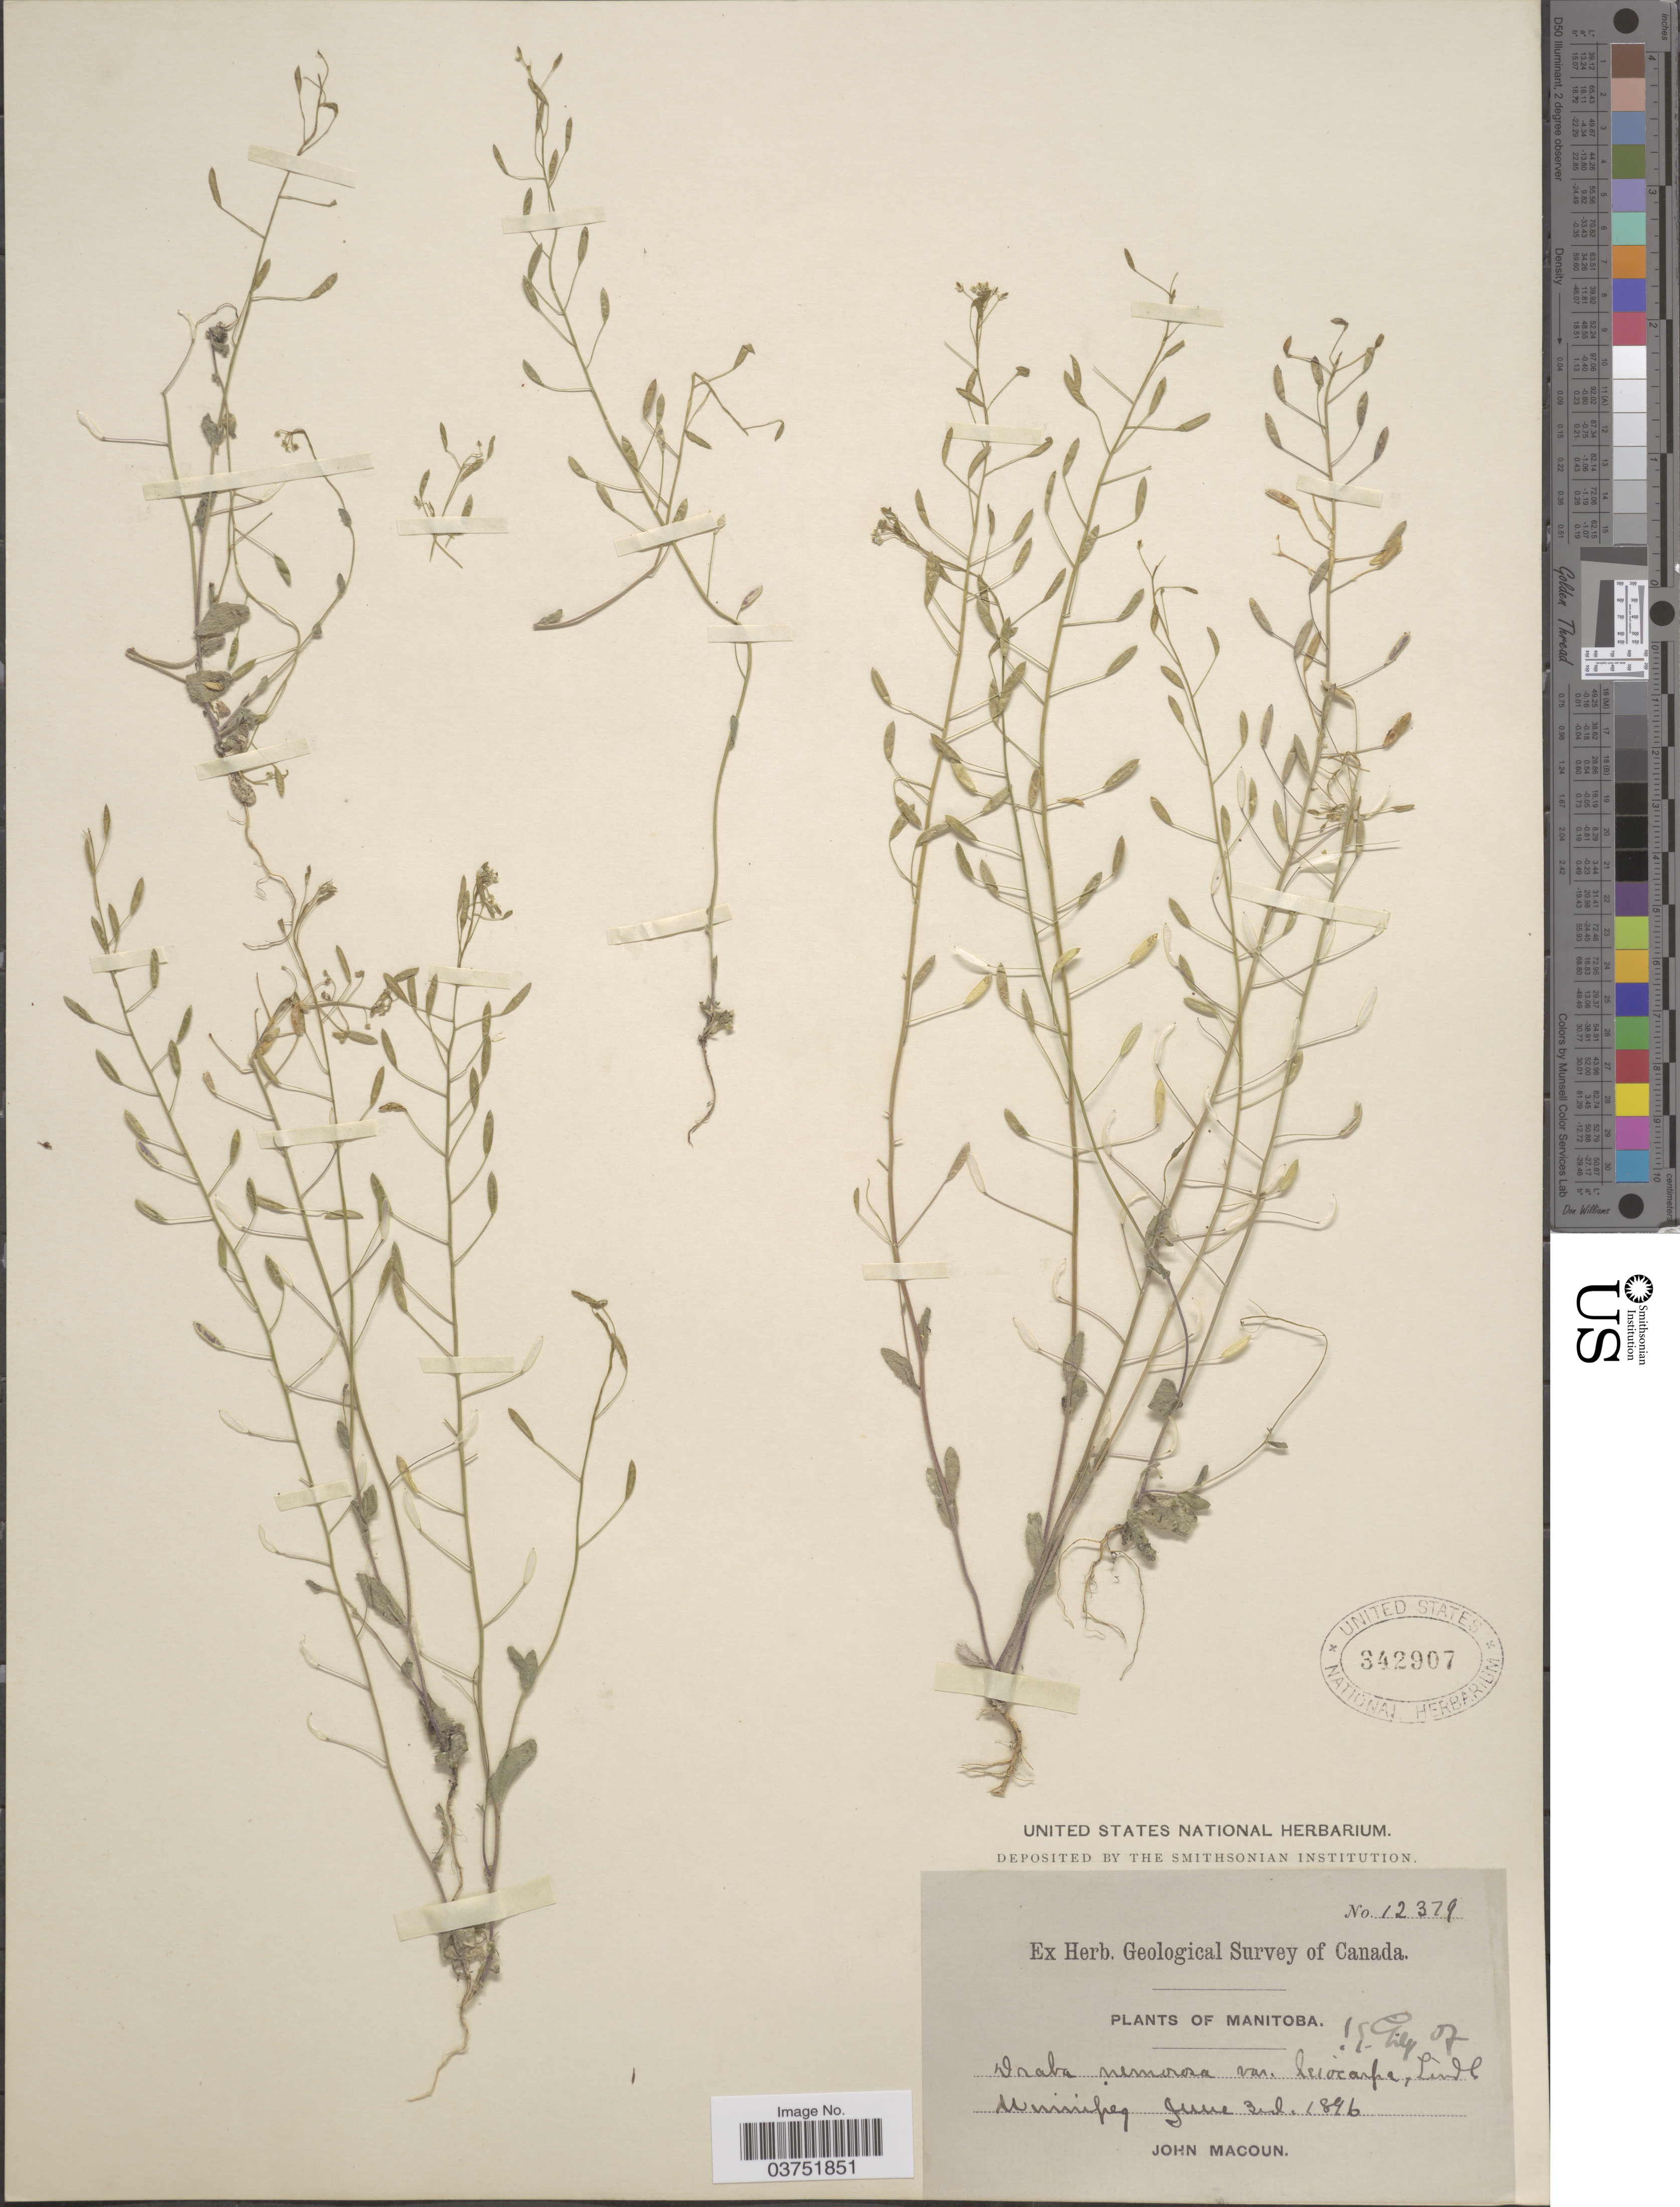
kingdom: Plantae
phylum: Tracheophyta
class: Magnoliopsida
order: Brassicales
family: Brassicaceae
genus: Draba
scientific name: Draba nemorosa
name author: L.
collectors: J. Macoun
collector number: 12379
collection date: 1846-06-03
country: Canada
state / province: Manitoba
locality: Winnipeg.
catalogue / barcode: US 342907